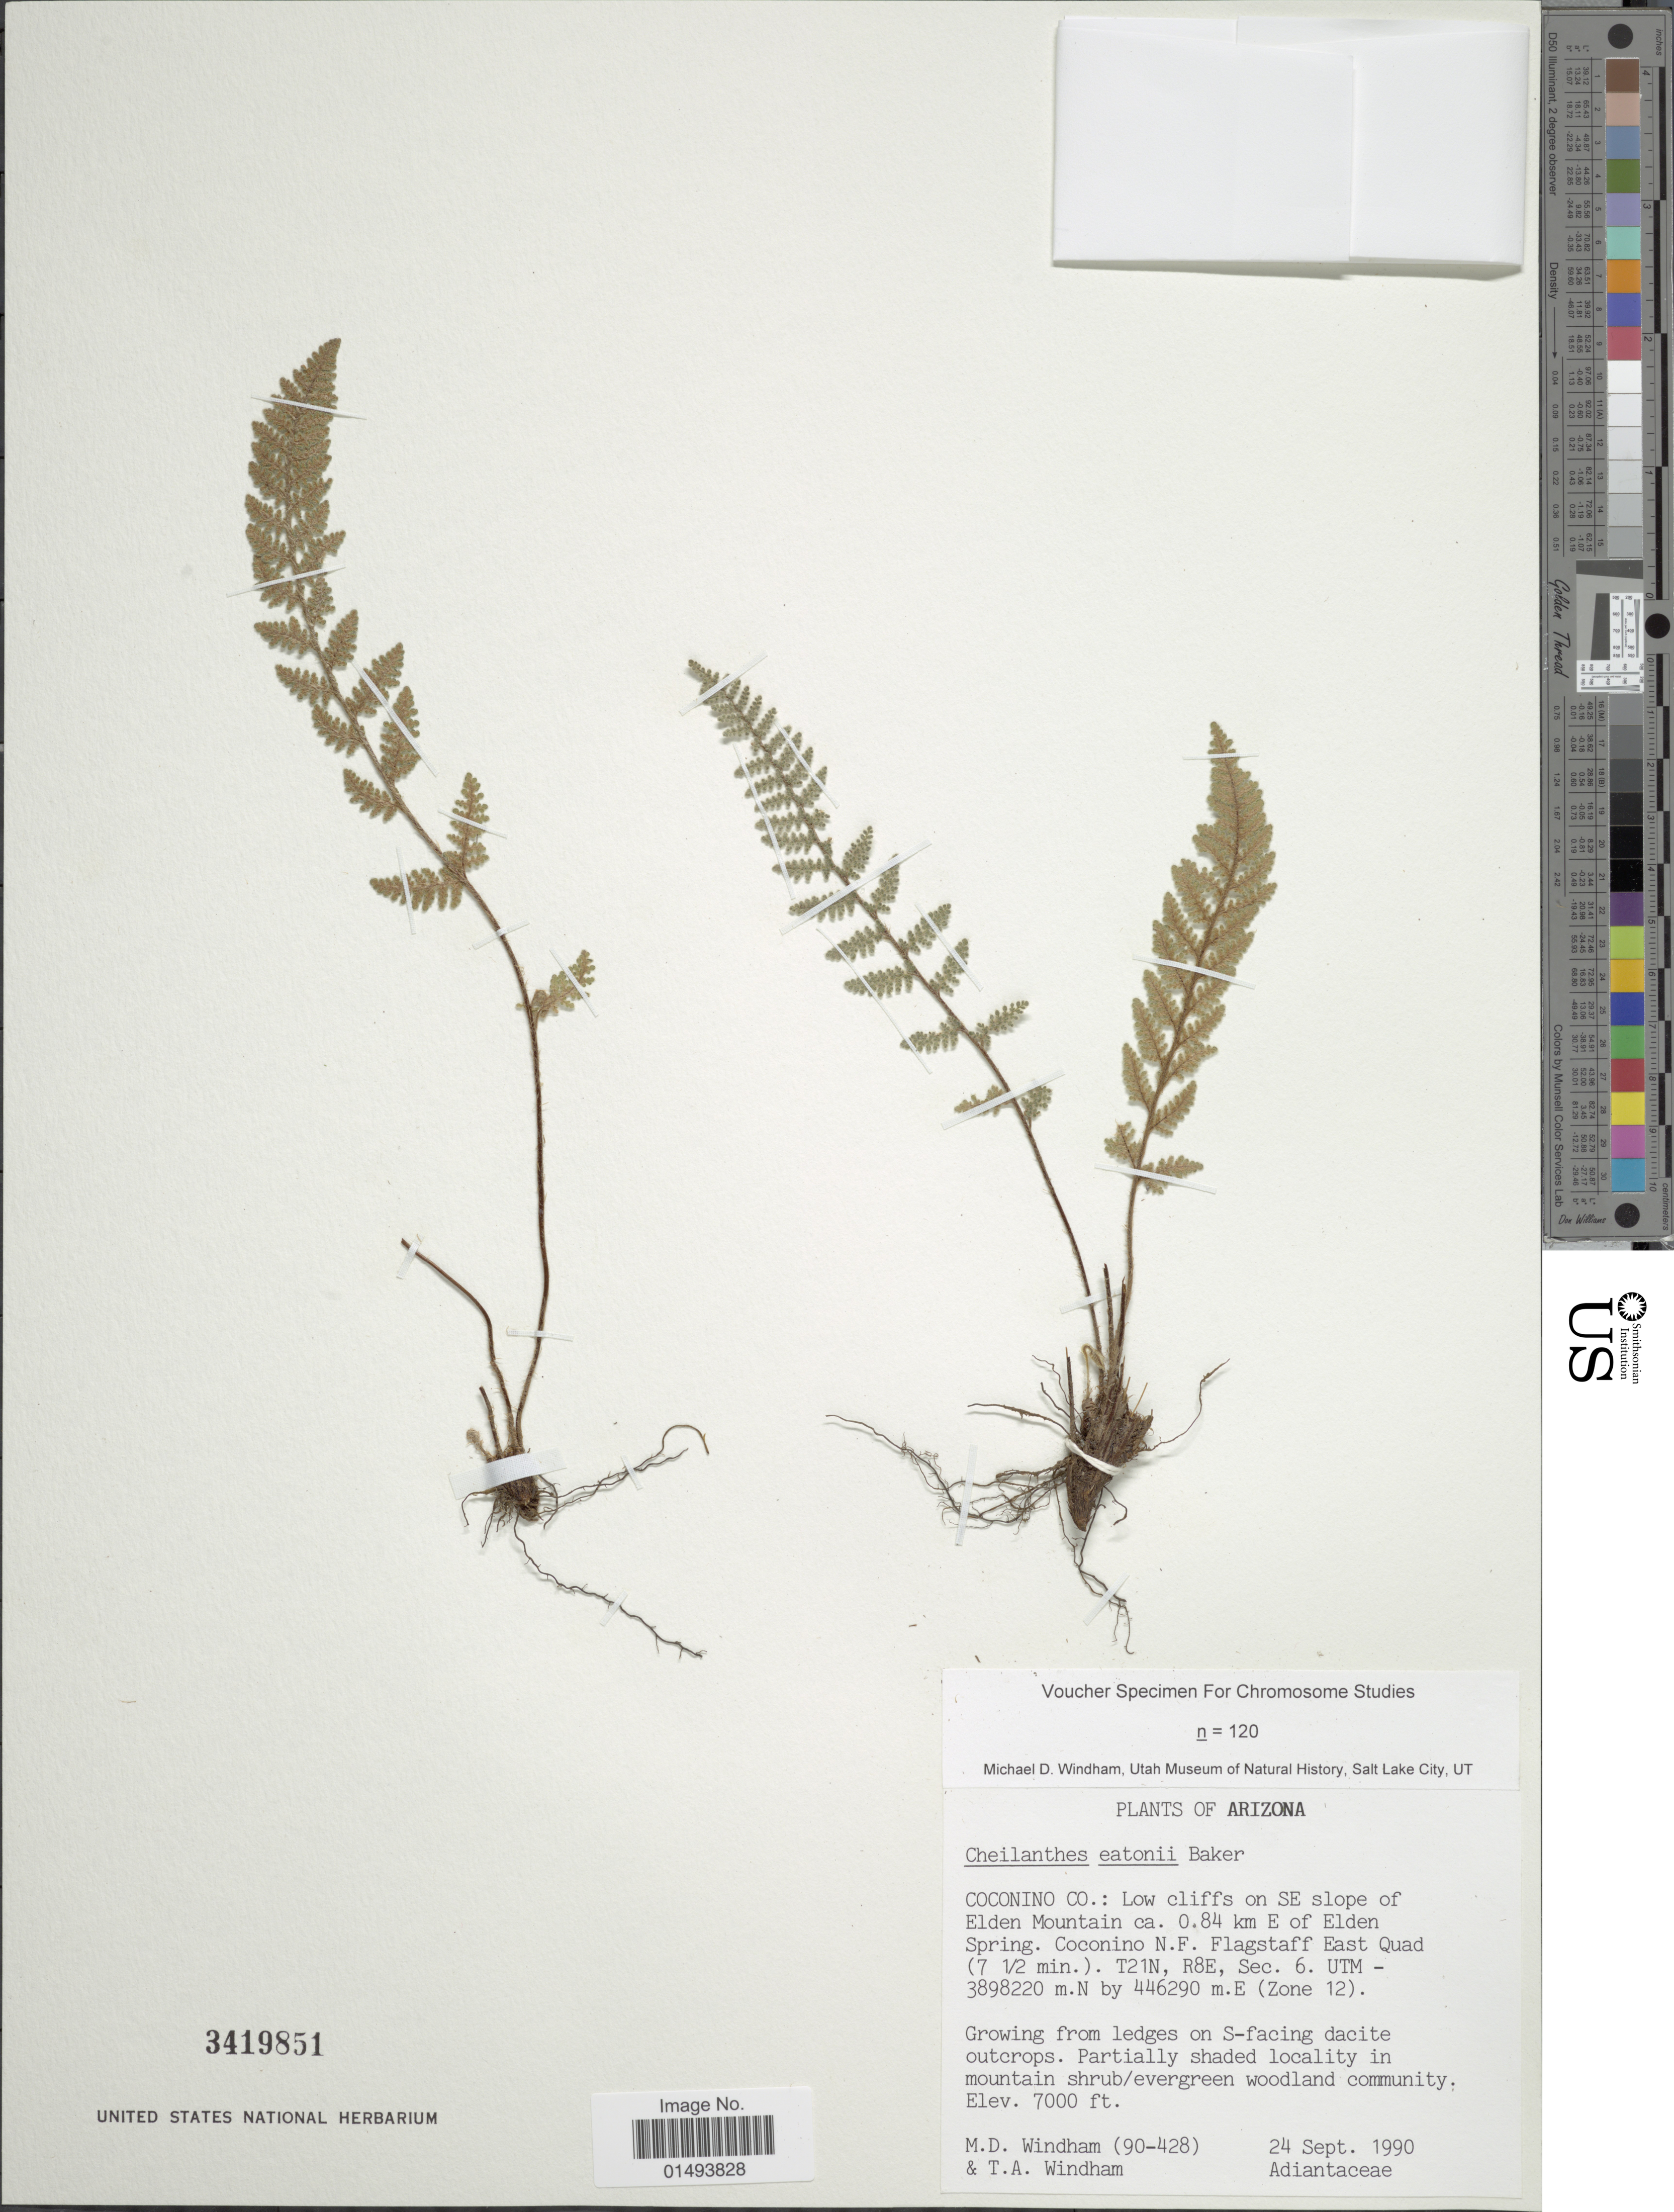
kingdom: Plantae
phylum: Tracheophyta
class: Polypodiopsida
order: Polypodiales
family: Pteridaceae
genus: Myriopteris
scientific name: Myriopteris rufa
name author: Fée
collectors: M. Windham & T. Windham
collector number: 90-428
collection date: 1990-09-24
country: United States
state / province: Arizona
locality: Plants of Arizona, Coconino Co: Low cliffs on SE slope of Elden Mountain ca. 0.84 km E of Elden Spring. Coconino N.F. Flagstaff East Quad (7 1/2 min.) T21N, R8E, sec 6 UTM-3898220 M N by 446290 M E (zone 12) Growing from ledges on S facing dacite outcrops. Partially shaded locality in mountain shrub/evergreen woodland community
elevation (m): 2134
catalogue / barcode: US 3419851